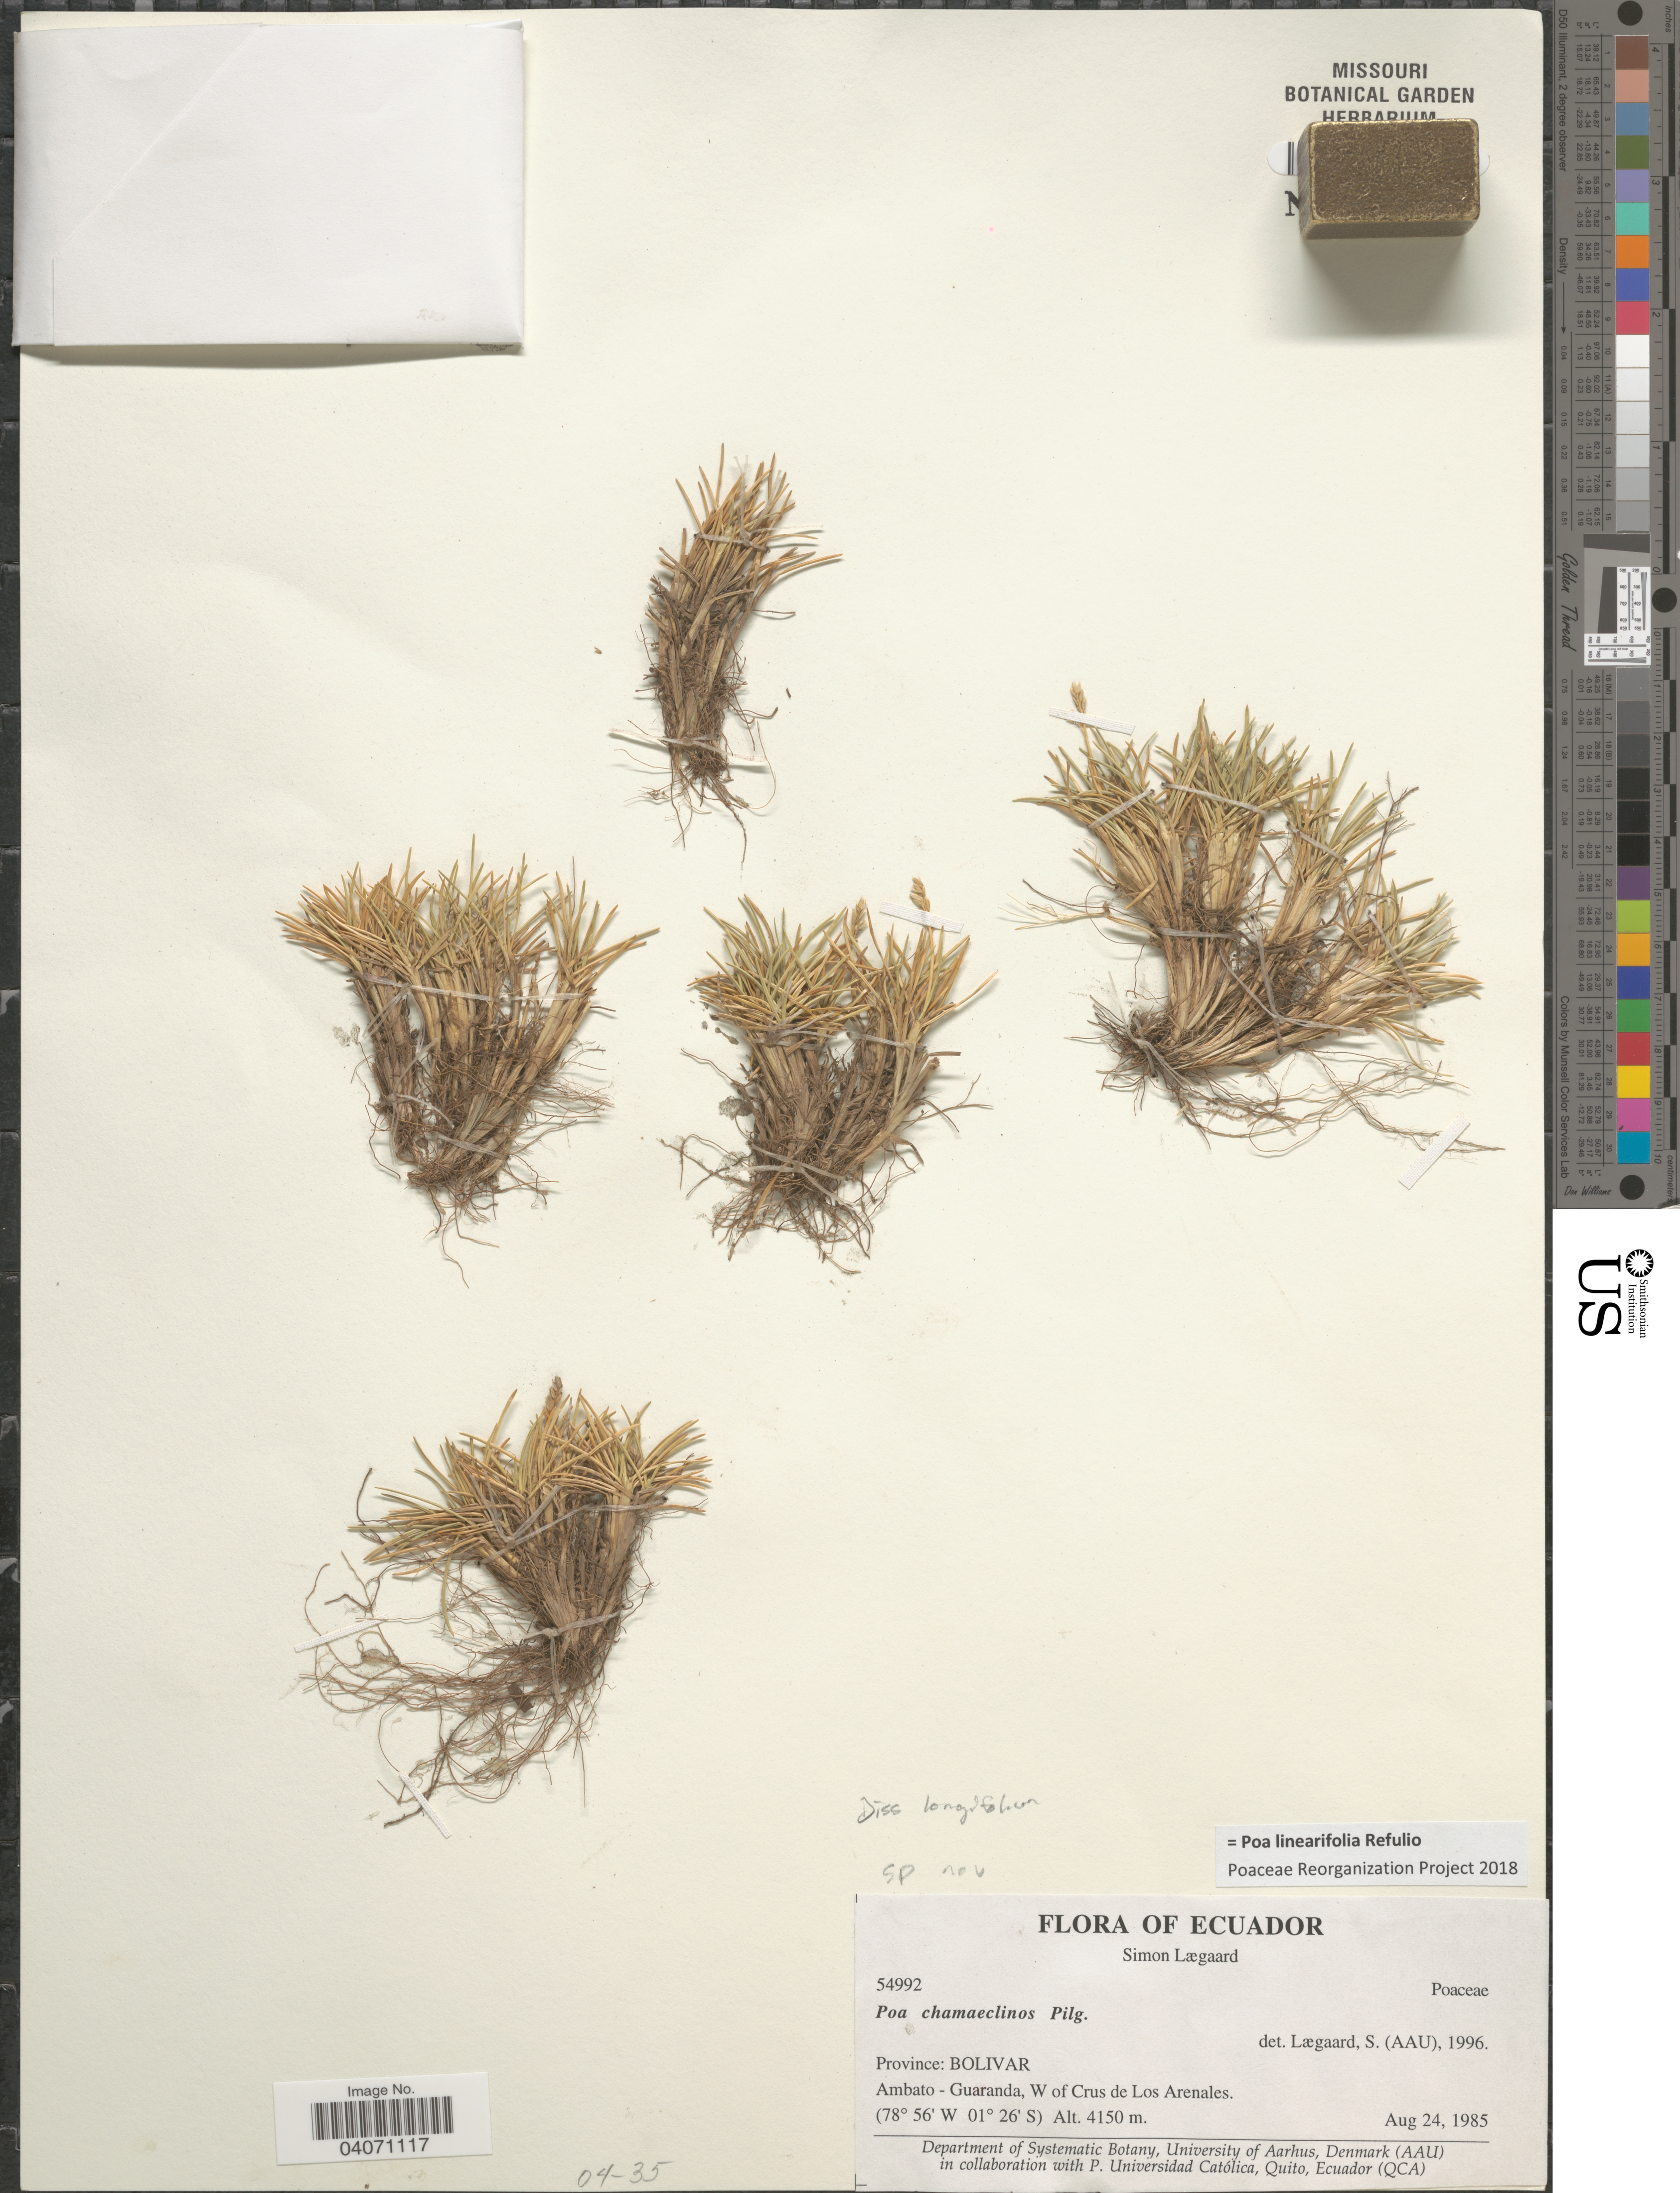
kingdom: Plantae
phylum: Tracheophyta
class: Liliopsida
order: Poales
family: Poaceae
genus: Poa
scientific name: Poa linearifolia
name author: Refulio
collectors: S. Lægaard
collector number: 54992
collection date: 1985-08-24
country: Ecuador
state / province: Bolívar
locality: Ambato - Guaranda, W of Crus de Los Arenales.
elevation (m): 4150